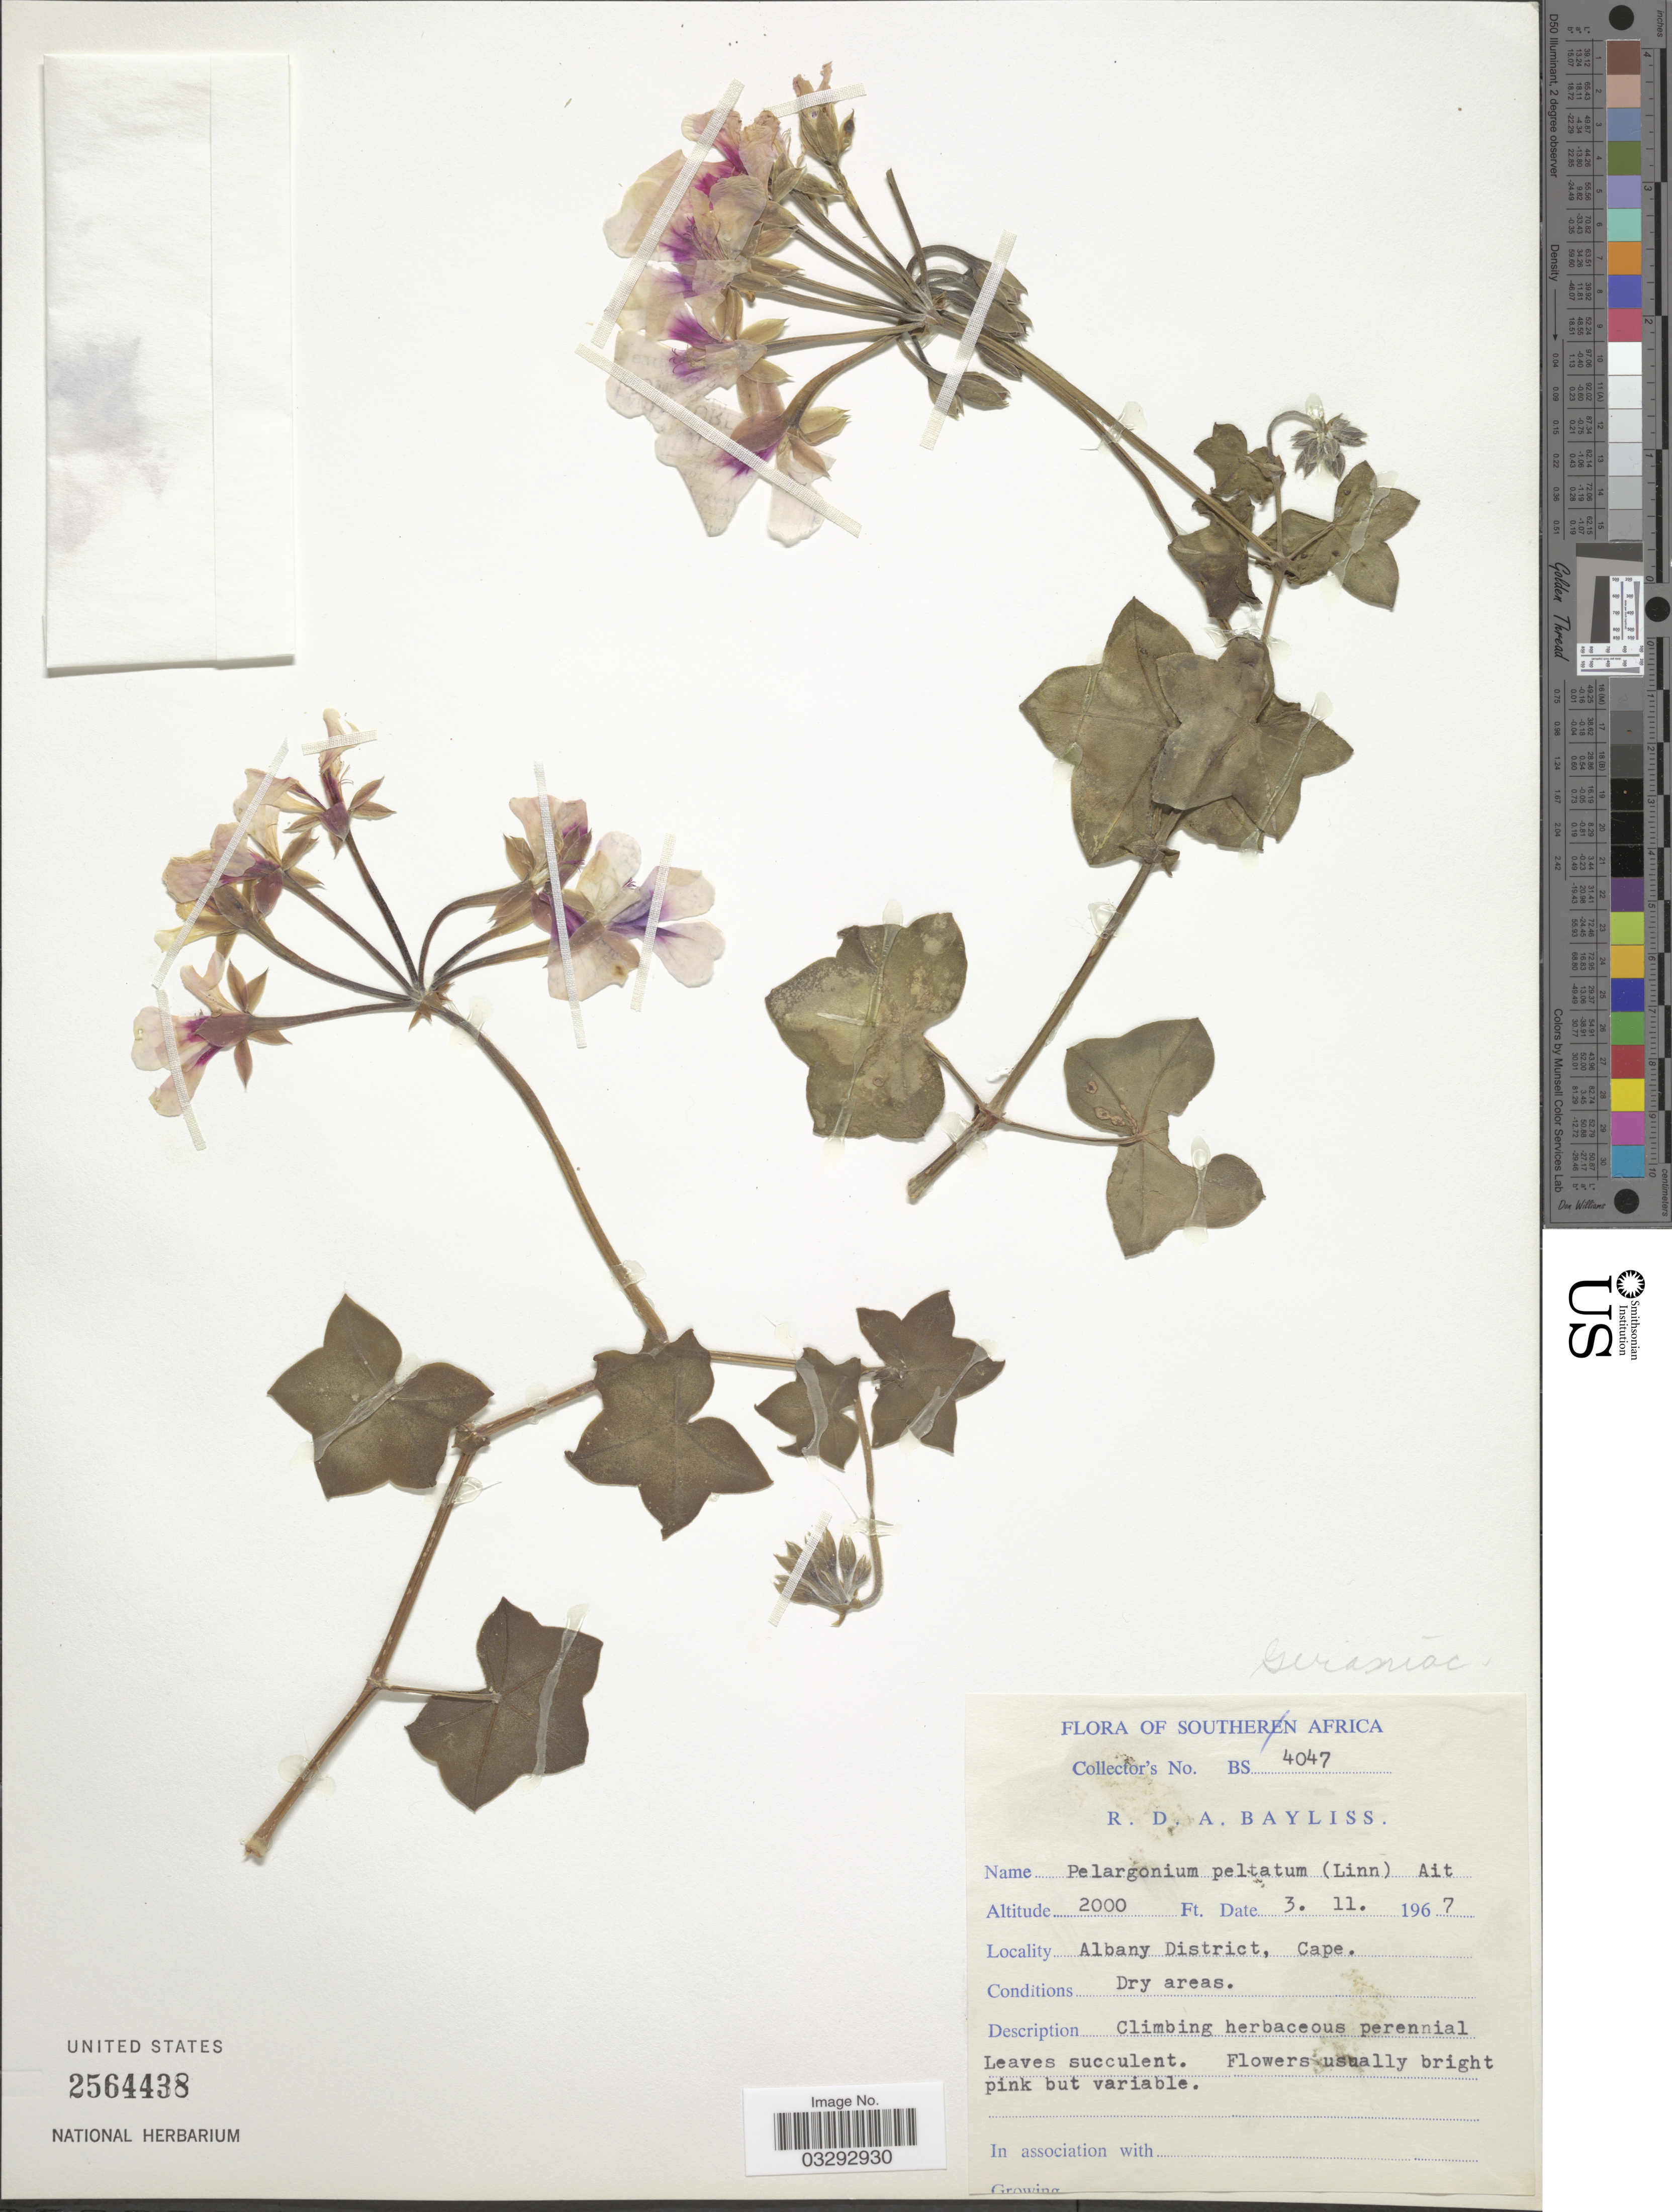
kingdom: Plantae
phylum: Tracheophyta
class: Magnoliopsida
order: Geraniales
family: Geraniaceae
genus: Pelargonium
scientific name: Pelargonium peltatum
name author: (L.) L'Hér.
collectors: R. Bayliss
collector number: BS4047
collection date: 1967-11-03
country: South Africa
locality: Southern Africa, Albany District, Cape.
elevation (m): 610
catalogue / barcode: US 2564438